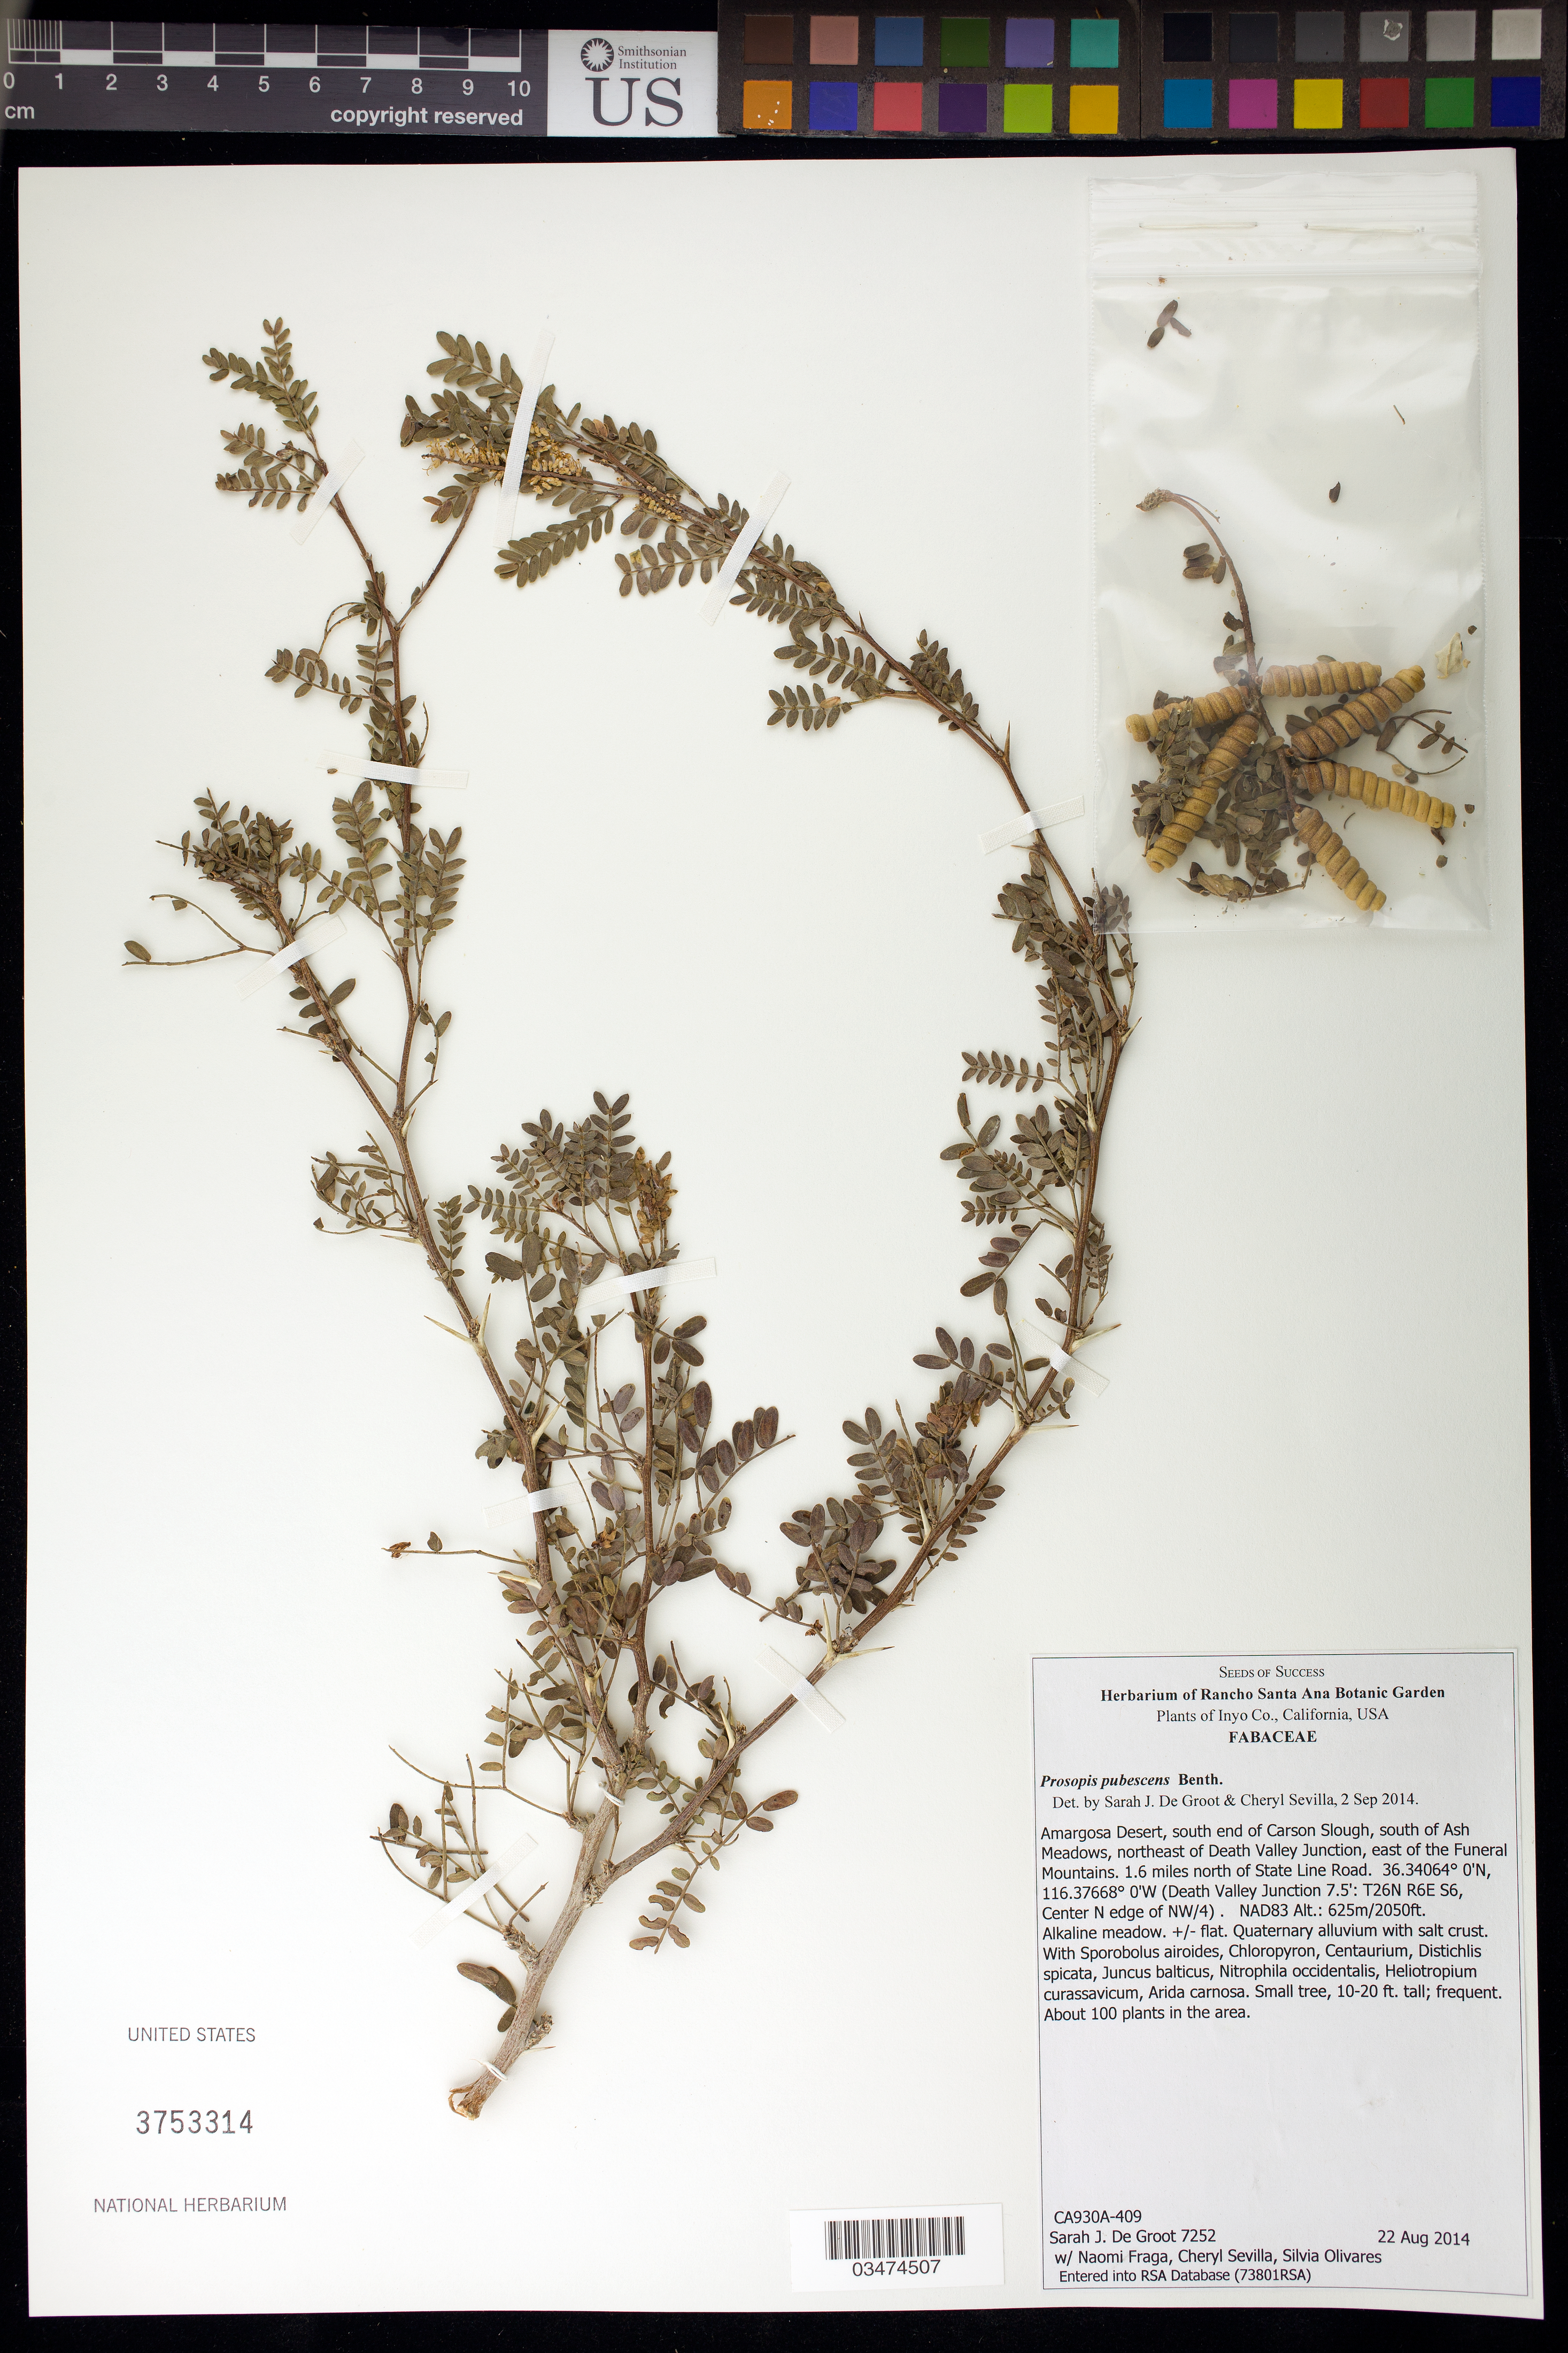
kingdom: Plantae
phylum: Tracheophyta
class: Magnoliopsida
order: Fabales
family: Fabaceae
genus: Prosopis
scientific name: Prosopis pubescens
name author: Benth.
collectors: S. De Groot, C. Sevilla, N. Fraga & S. Olivares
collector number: CA930A-409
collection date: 2014-08-22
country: United States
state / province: California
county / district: Inyo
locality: Amargosa Desert, S end of Carson Slough, S of Ash Meadows, NE of Death Valley Jct, E of the Funeral Mtns, 1.6 mi. N of State Line Rd.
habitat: Alkaline meadow. Quaternary alluvium with salt crust.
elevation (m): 625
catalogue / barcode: US 3753314